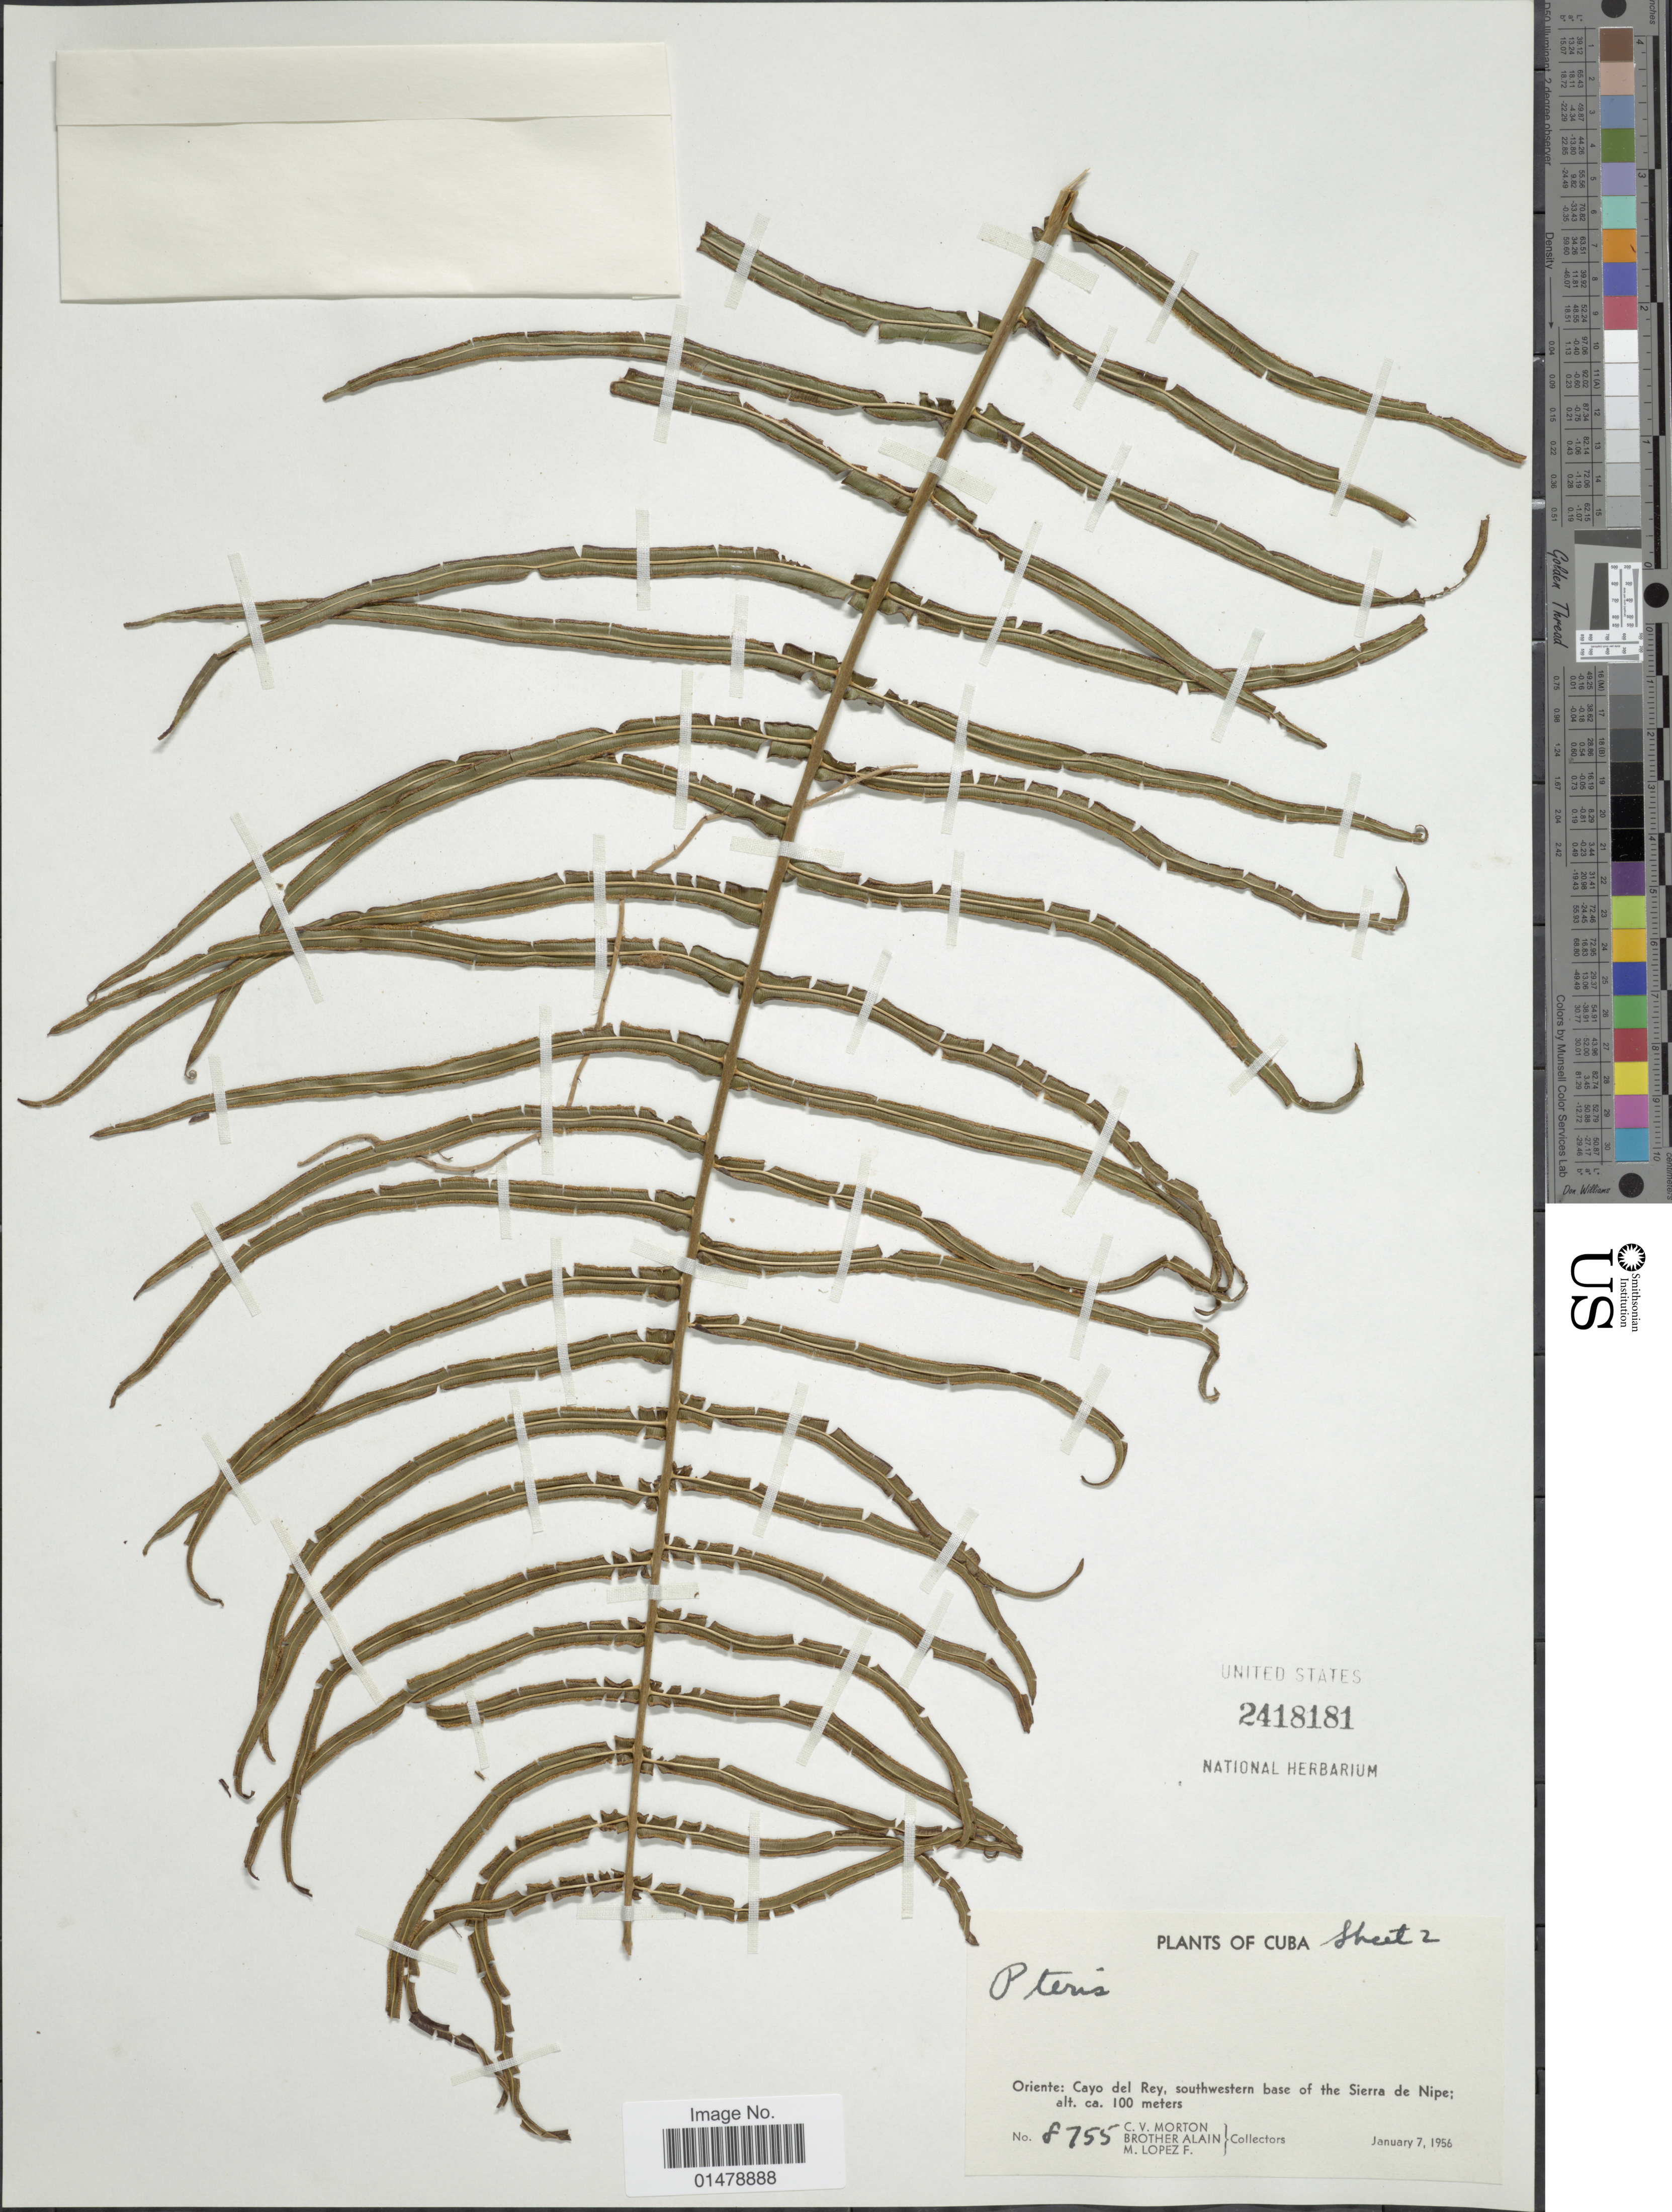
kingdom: Plantae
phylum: Tracheophyta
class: Polypodiopsida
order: Polypodiales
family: Pteridaceae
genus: Pteris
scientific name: Pteris purdoniana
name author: Maxon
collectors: C. V. Morton, Bro. Alain - DO NOT USE & M. López Figueiras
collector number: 8755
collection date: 1956-01-07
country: Cuba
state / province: Oriente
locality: Cayo del Rey, southwestern base of the Sierra de Nipe.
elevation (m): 100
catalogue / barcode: US 2418181